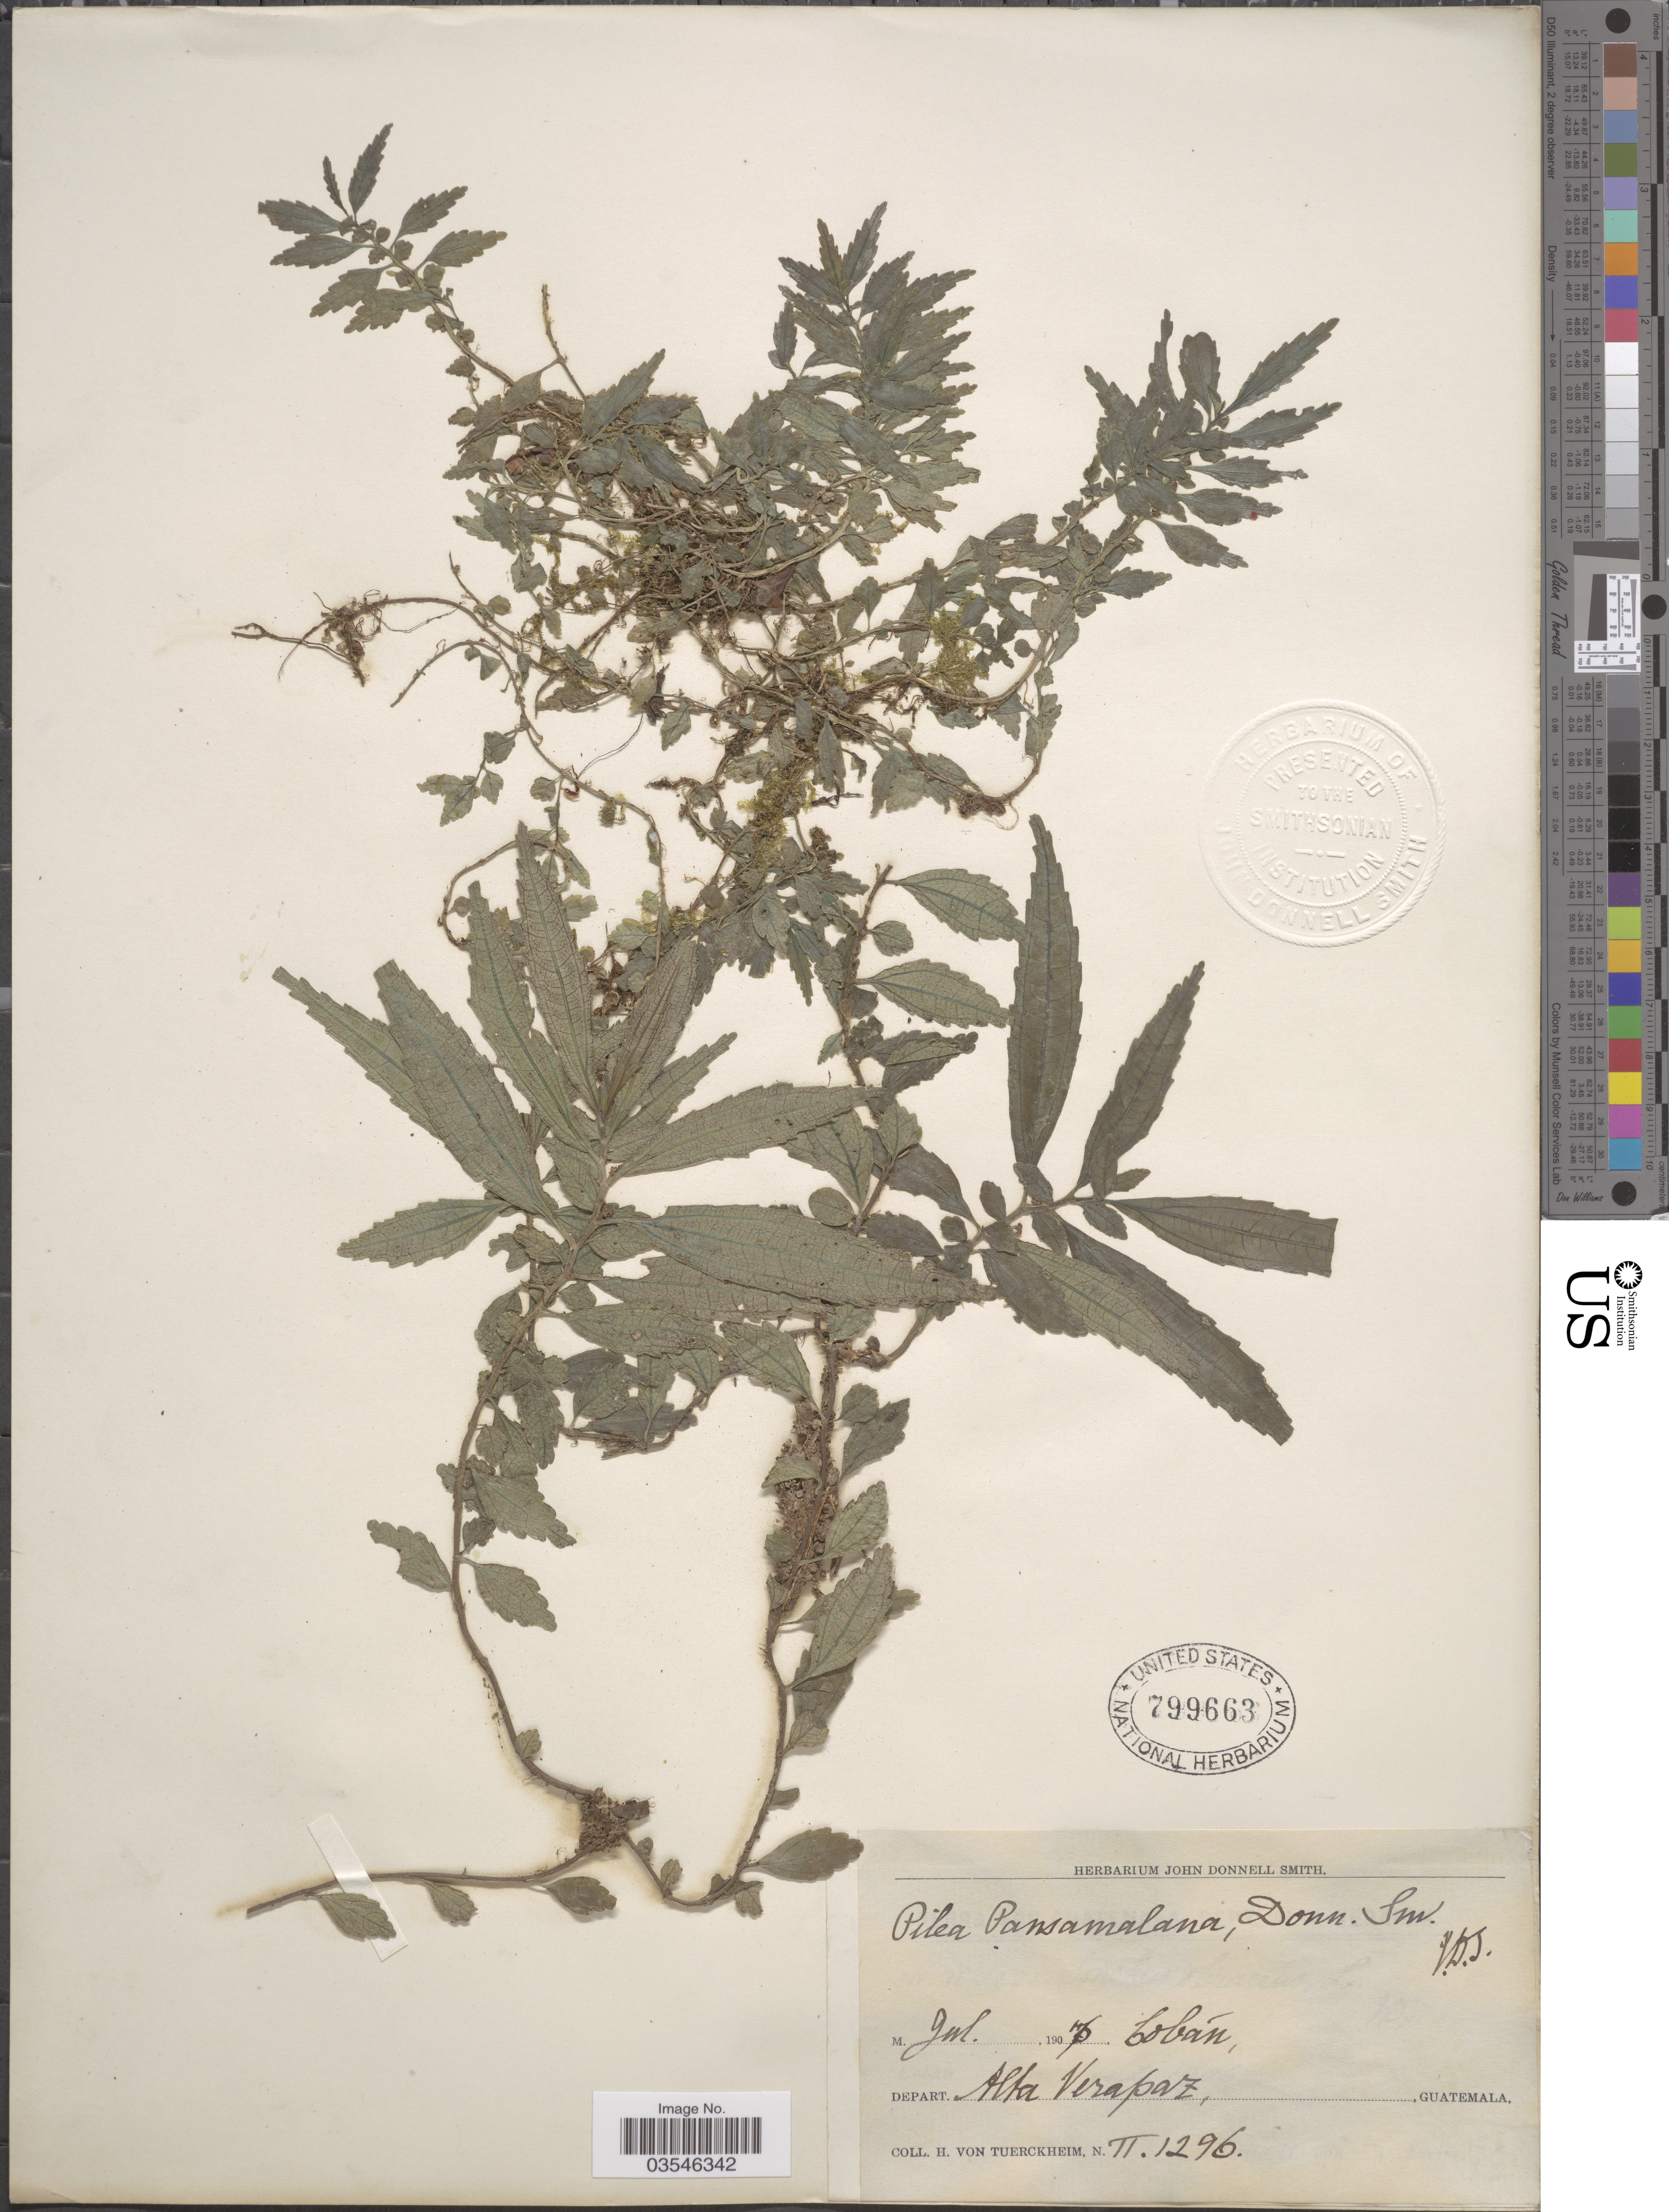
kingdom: Plantae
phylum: Tracheophyta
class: Magnoliopsida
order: Rosales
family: Urticaceae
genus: Pilea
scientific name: Pilea pansamalana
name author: Donn. Sm.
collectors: H. von Türckheim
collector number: II1296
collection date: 1907-07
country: Guatemala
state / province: Alta Verapaz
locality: Cobán. Depart. Alta Verapaz.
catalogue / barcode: US 799663